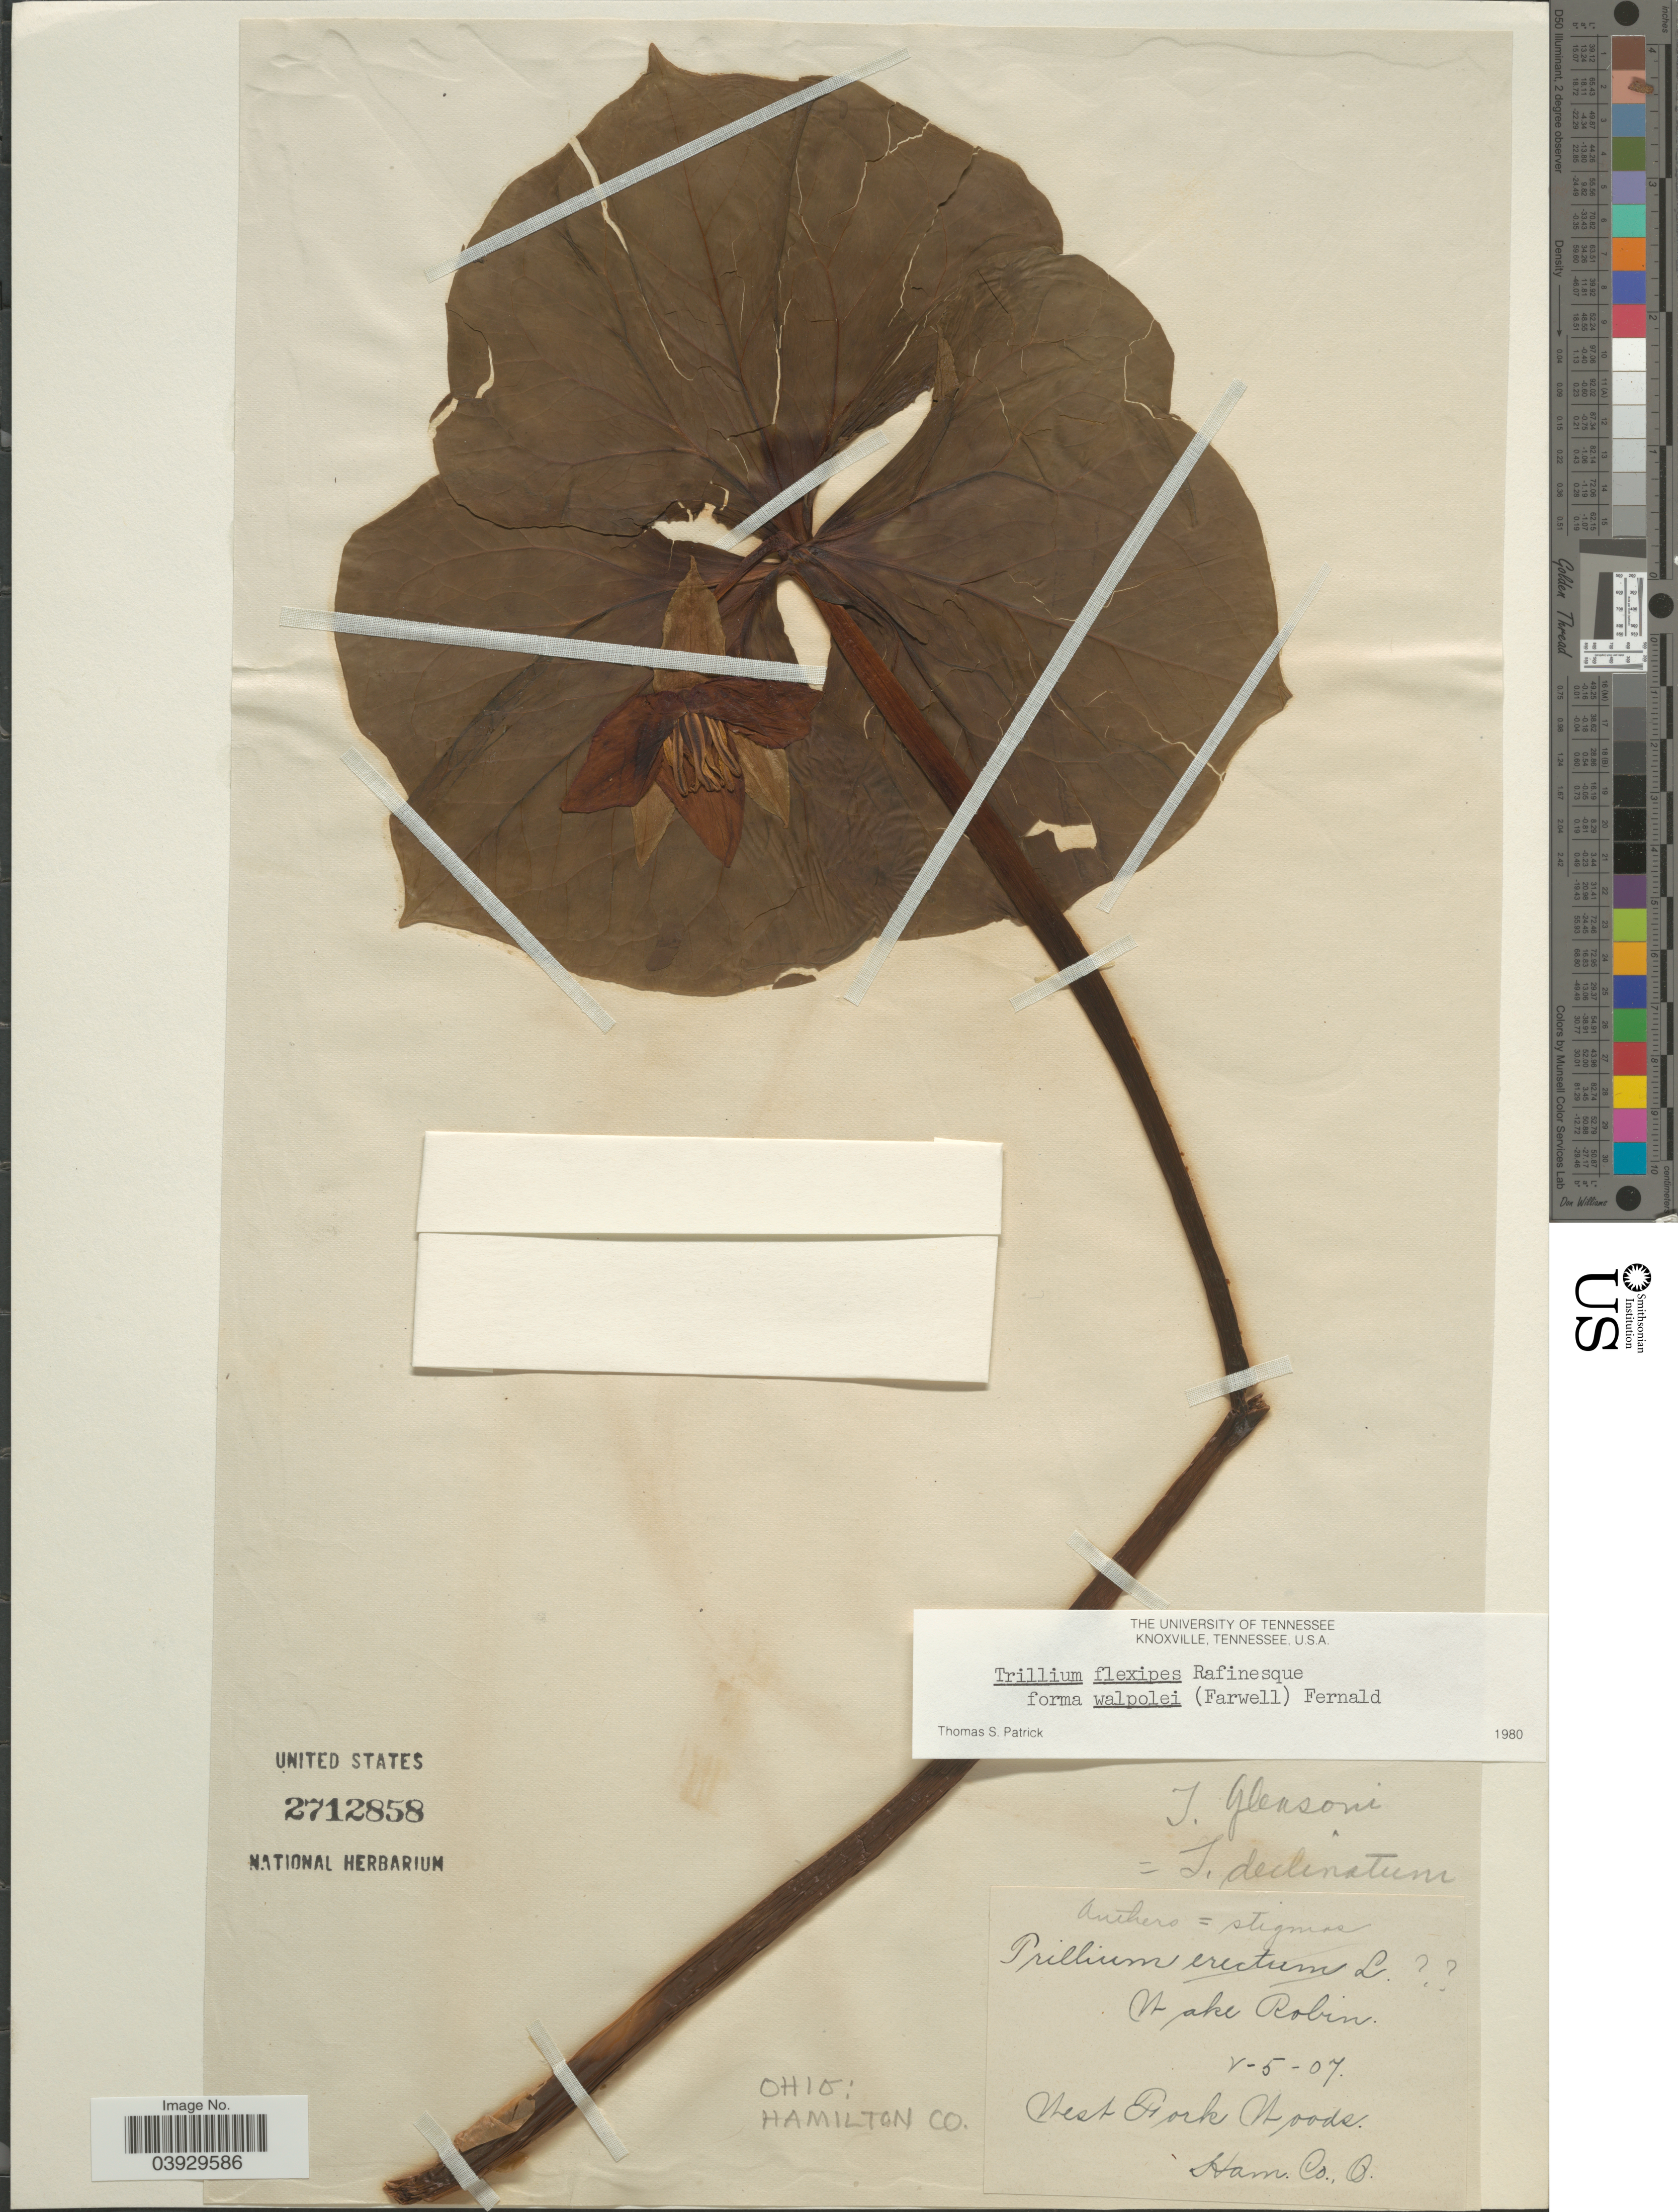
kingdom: Plantae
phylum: Tracheophyta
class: Liliopsida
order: Liliales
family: Melanthiaceae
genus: Trillium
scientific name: Trillium flexipes f. walpolei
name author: (Farw.) Fernald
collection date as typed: Transcribed d/m/y: 5/5/7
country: United States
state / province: Ohio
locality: Hamilton Co. West Fork Woods.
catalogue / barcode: US 2712858